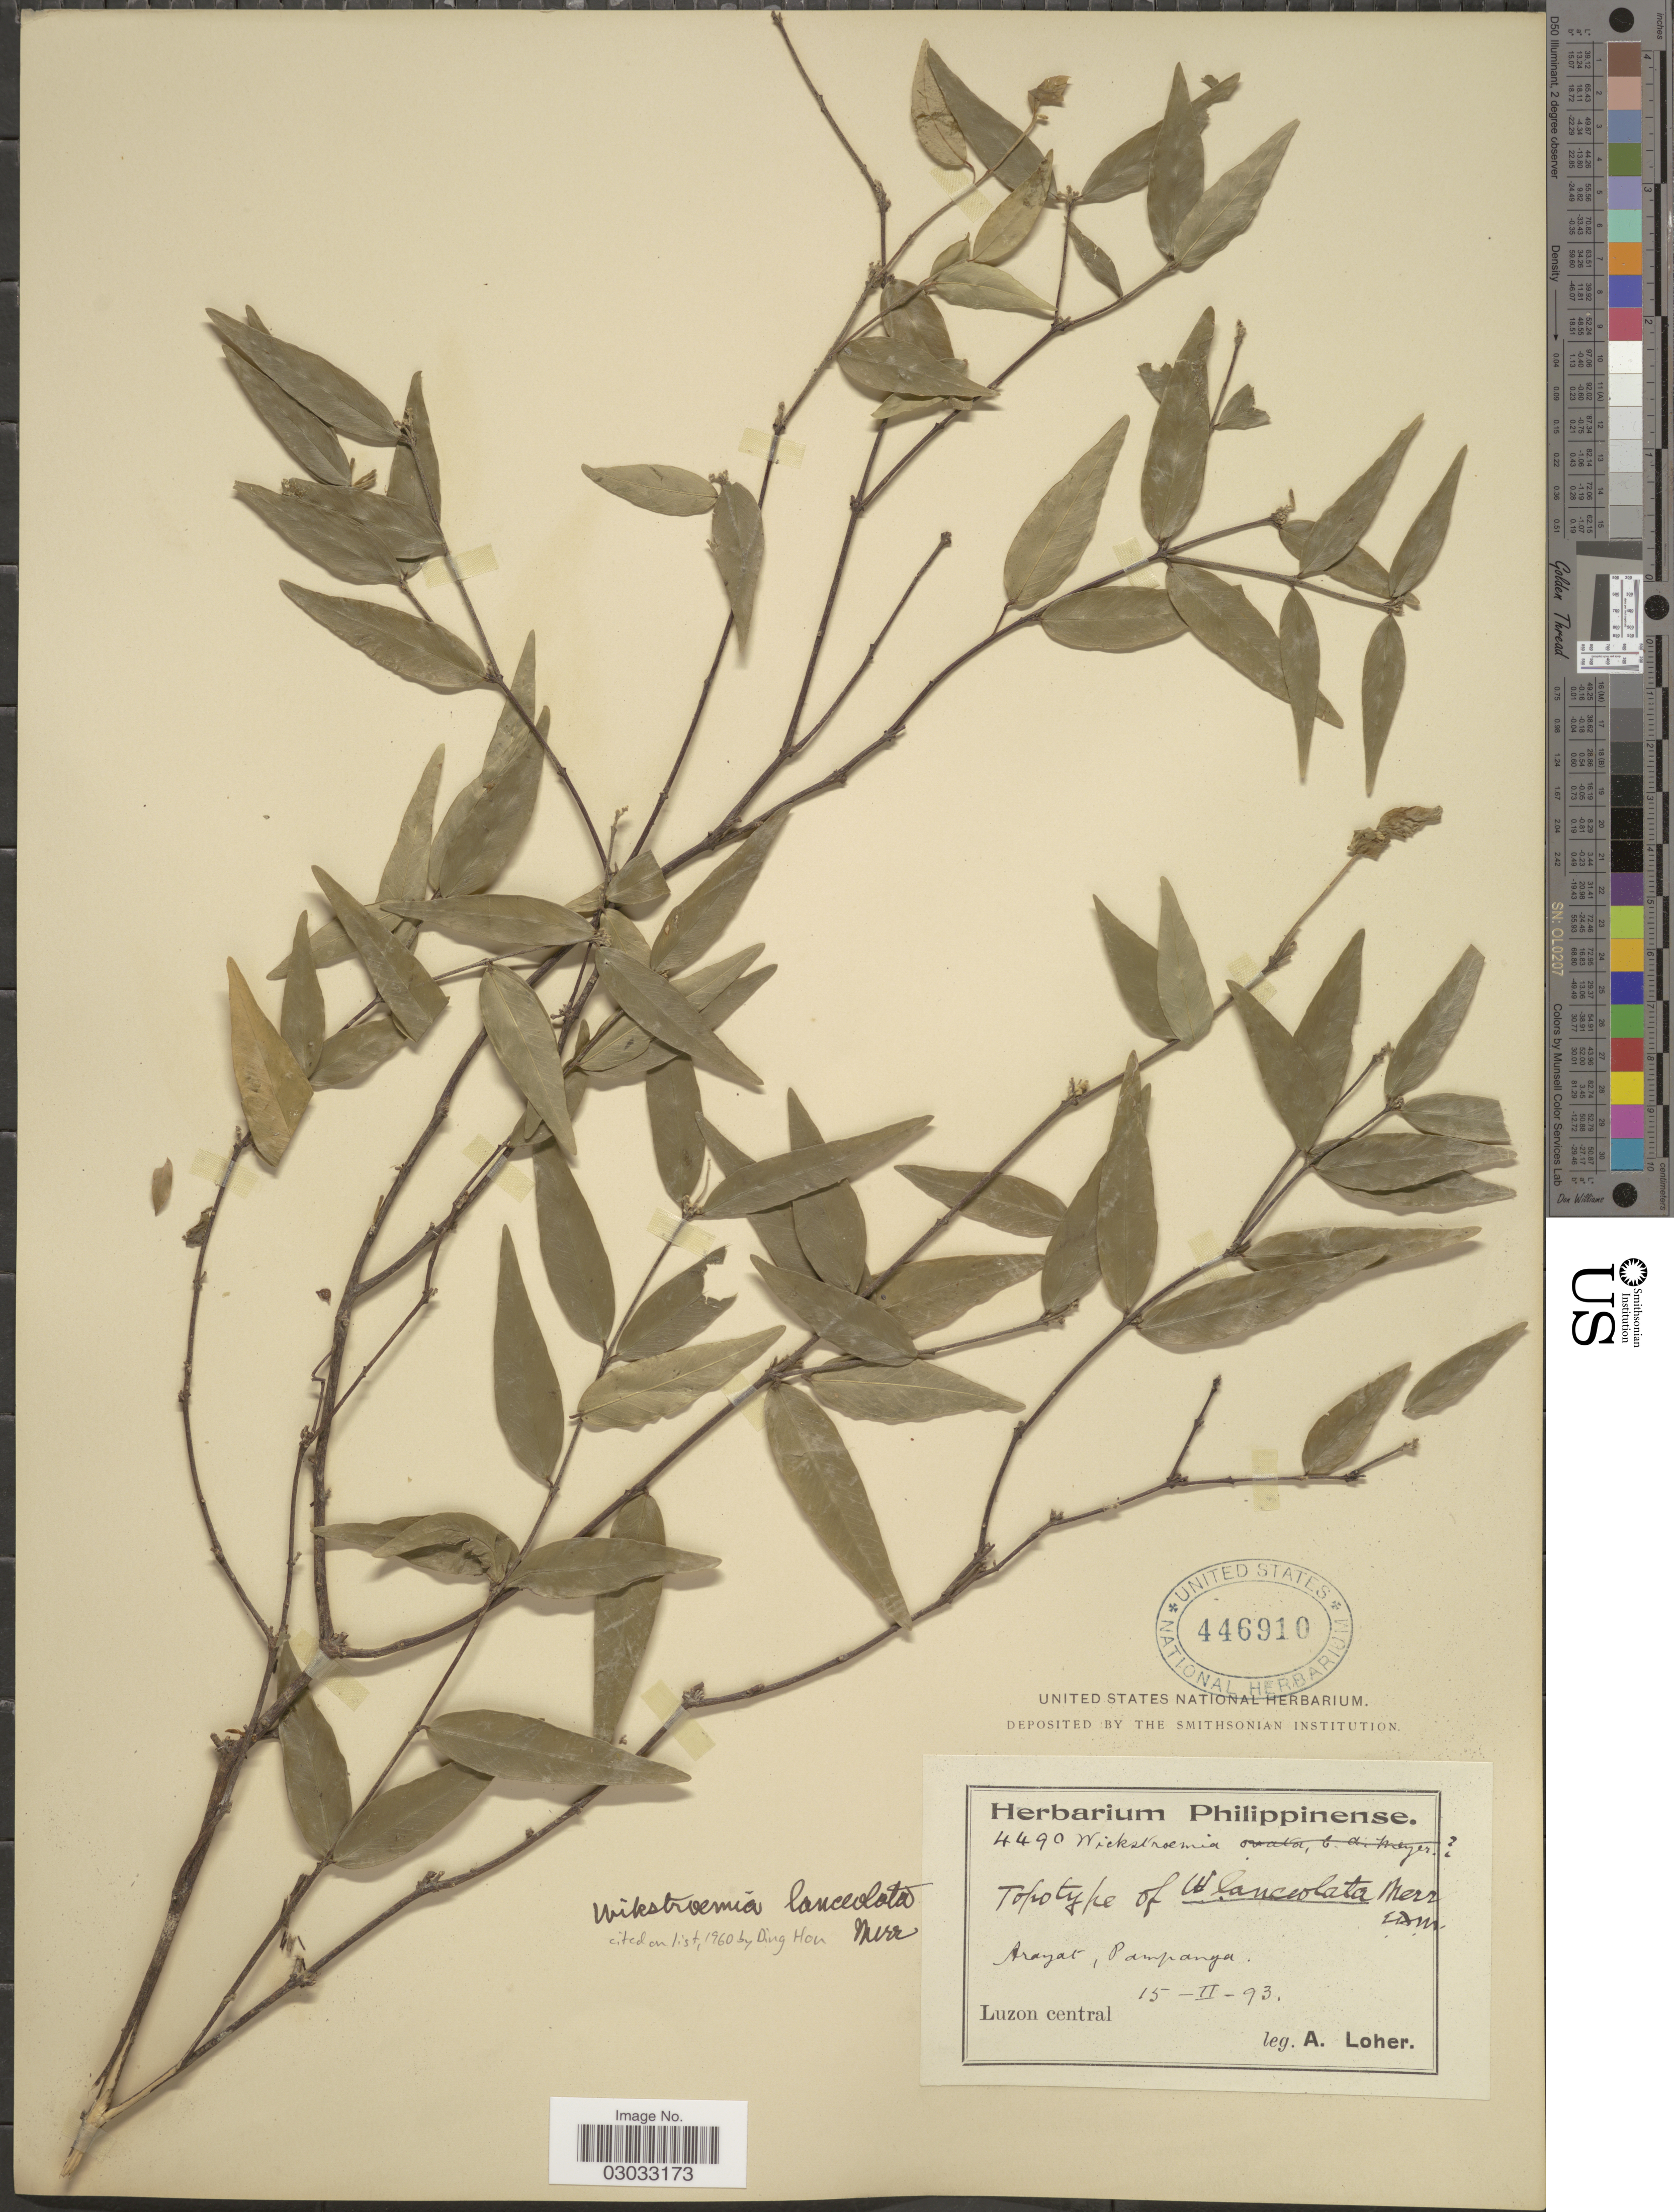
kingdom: Plantae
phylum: Tracheophyta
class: Magnoliopsida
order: Malvales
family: Thymelaeaceae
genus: Wikstroemia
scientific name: Wikstroemia lanceolata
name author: Merr.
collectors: A. Loher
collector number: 4490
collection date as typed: Transcribed d/m/y: 15/2/93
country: Philippines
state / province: Central Luzon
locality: Arayat, Pampanga, Luzon central.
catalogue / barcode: US 446910